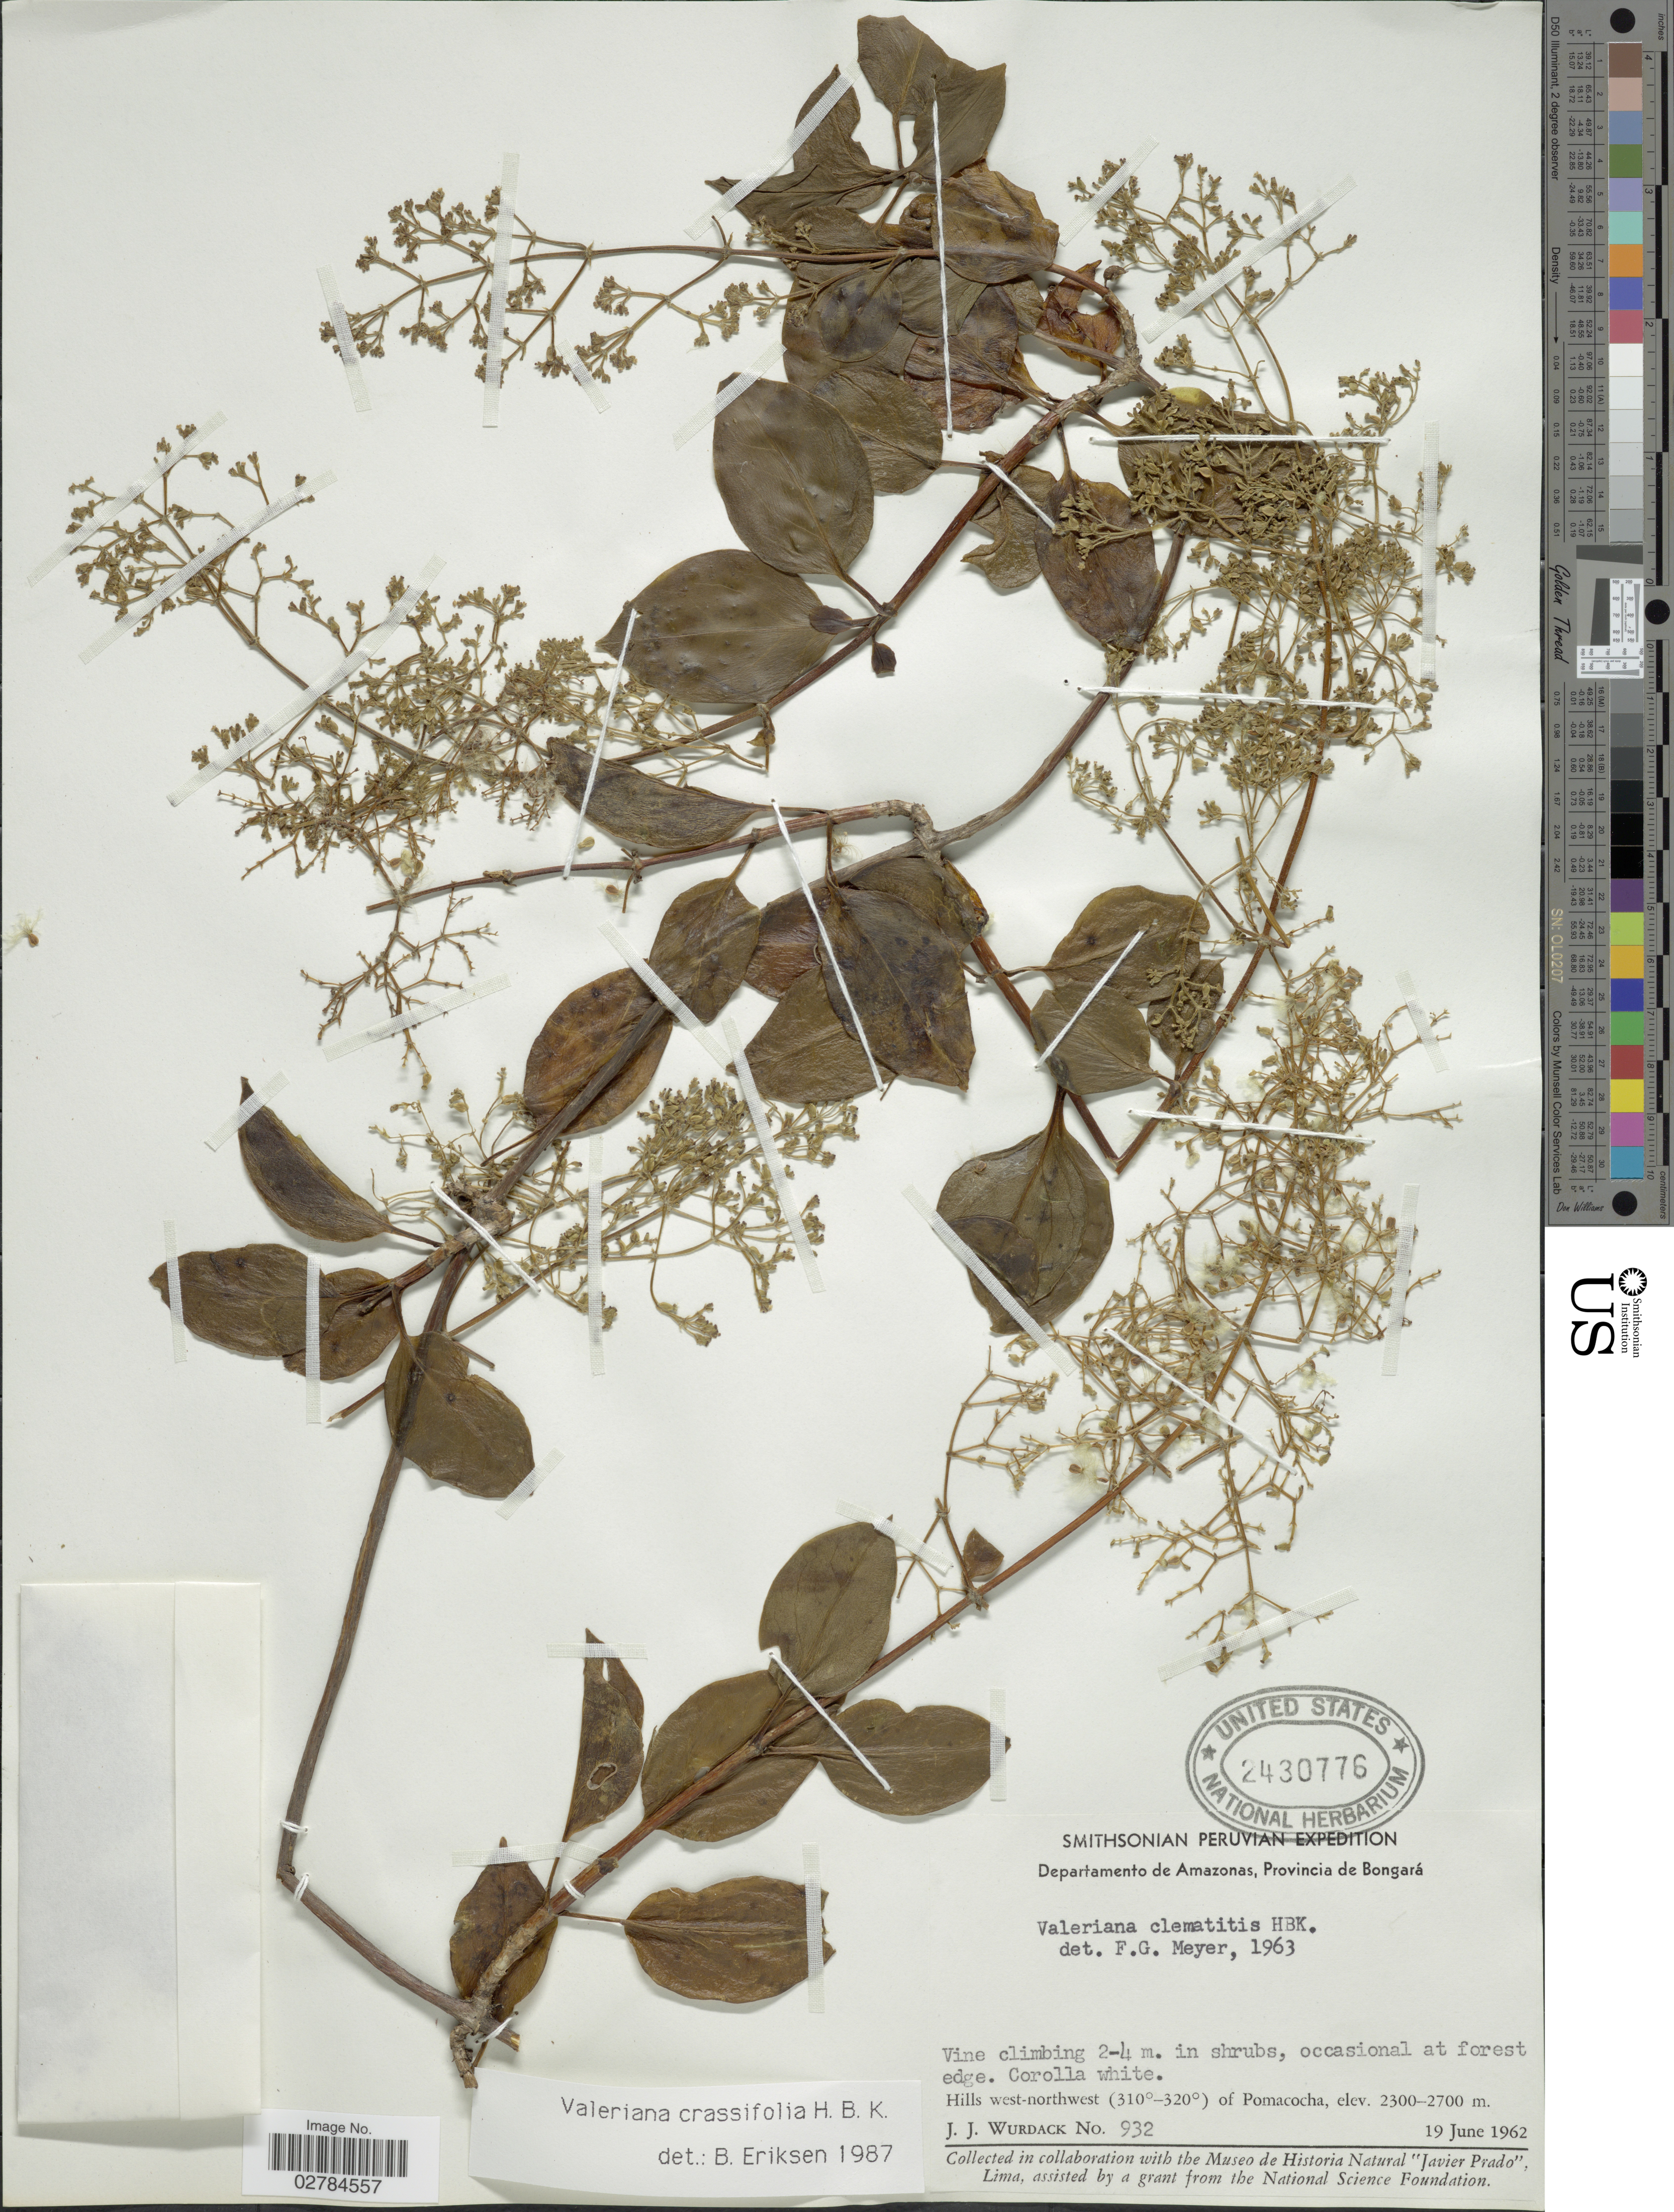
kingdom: Plantae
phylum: Tracheophyta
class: Magnoliopsida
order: Dipsacales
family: Caprifoliaceae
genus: Valeriana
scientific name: Valeriana crassifolia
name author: Kunth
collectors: J. J. Wurdack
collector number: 932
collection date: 1962-06-19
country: Peru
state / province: Amazonas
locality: Departamento de Amazonas, Provincia de Bongará. Hills west-northwest (310°-320°) of Pomacocha.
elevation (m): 2300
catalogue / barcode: US 2430776